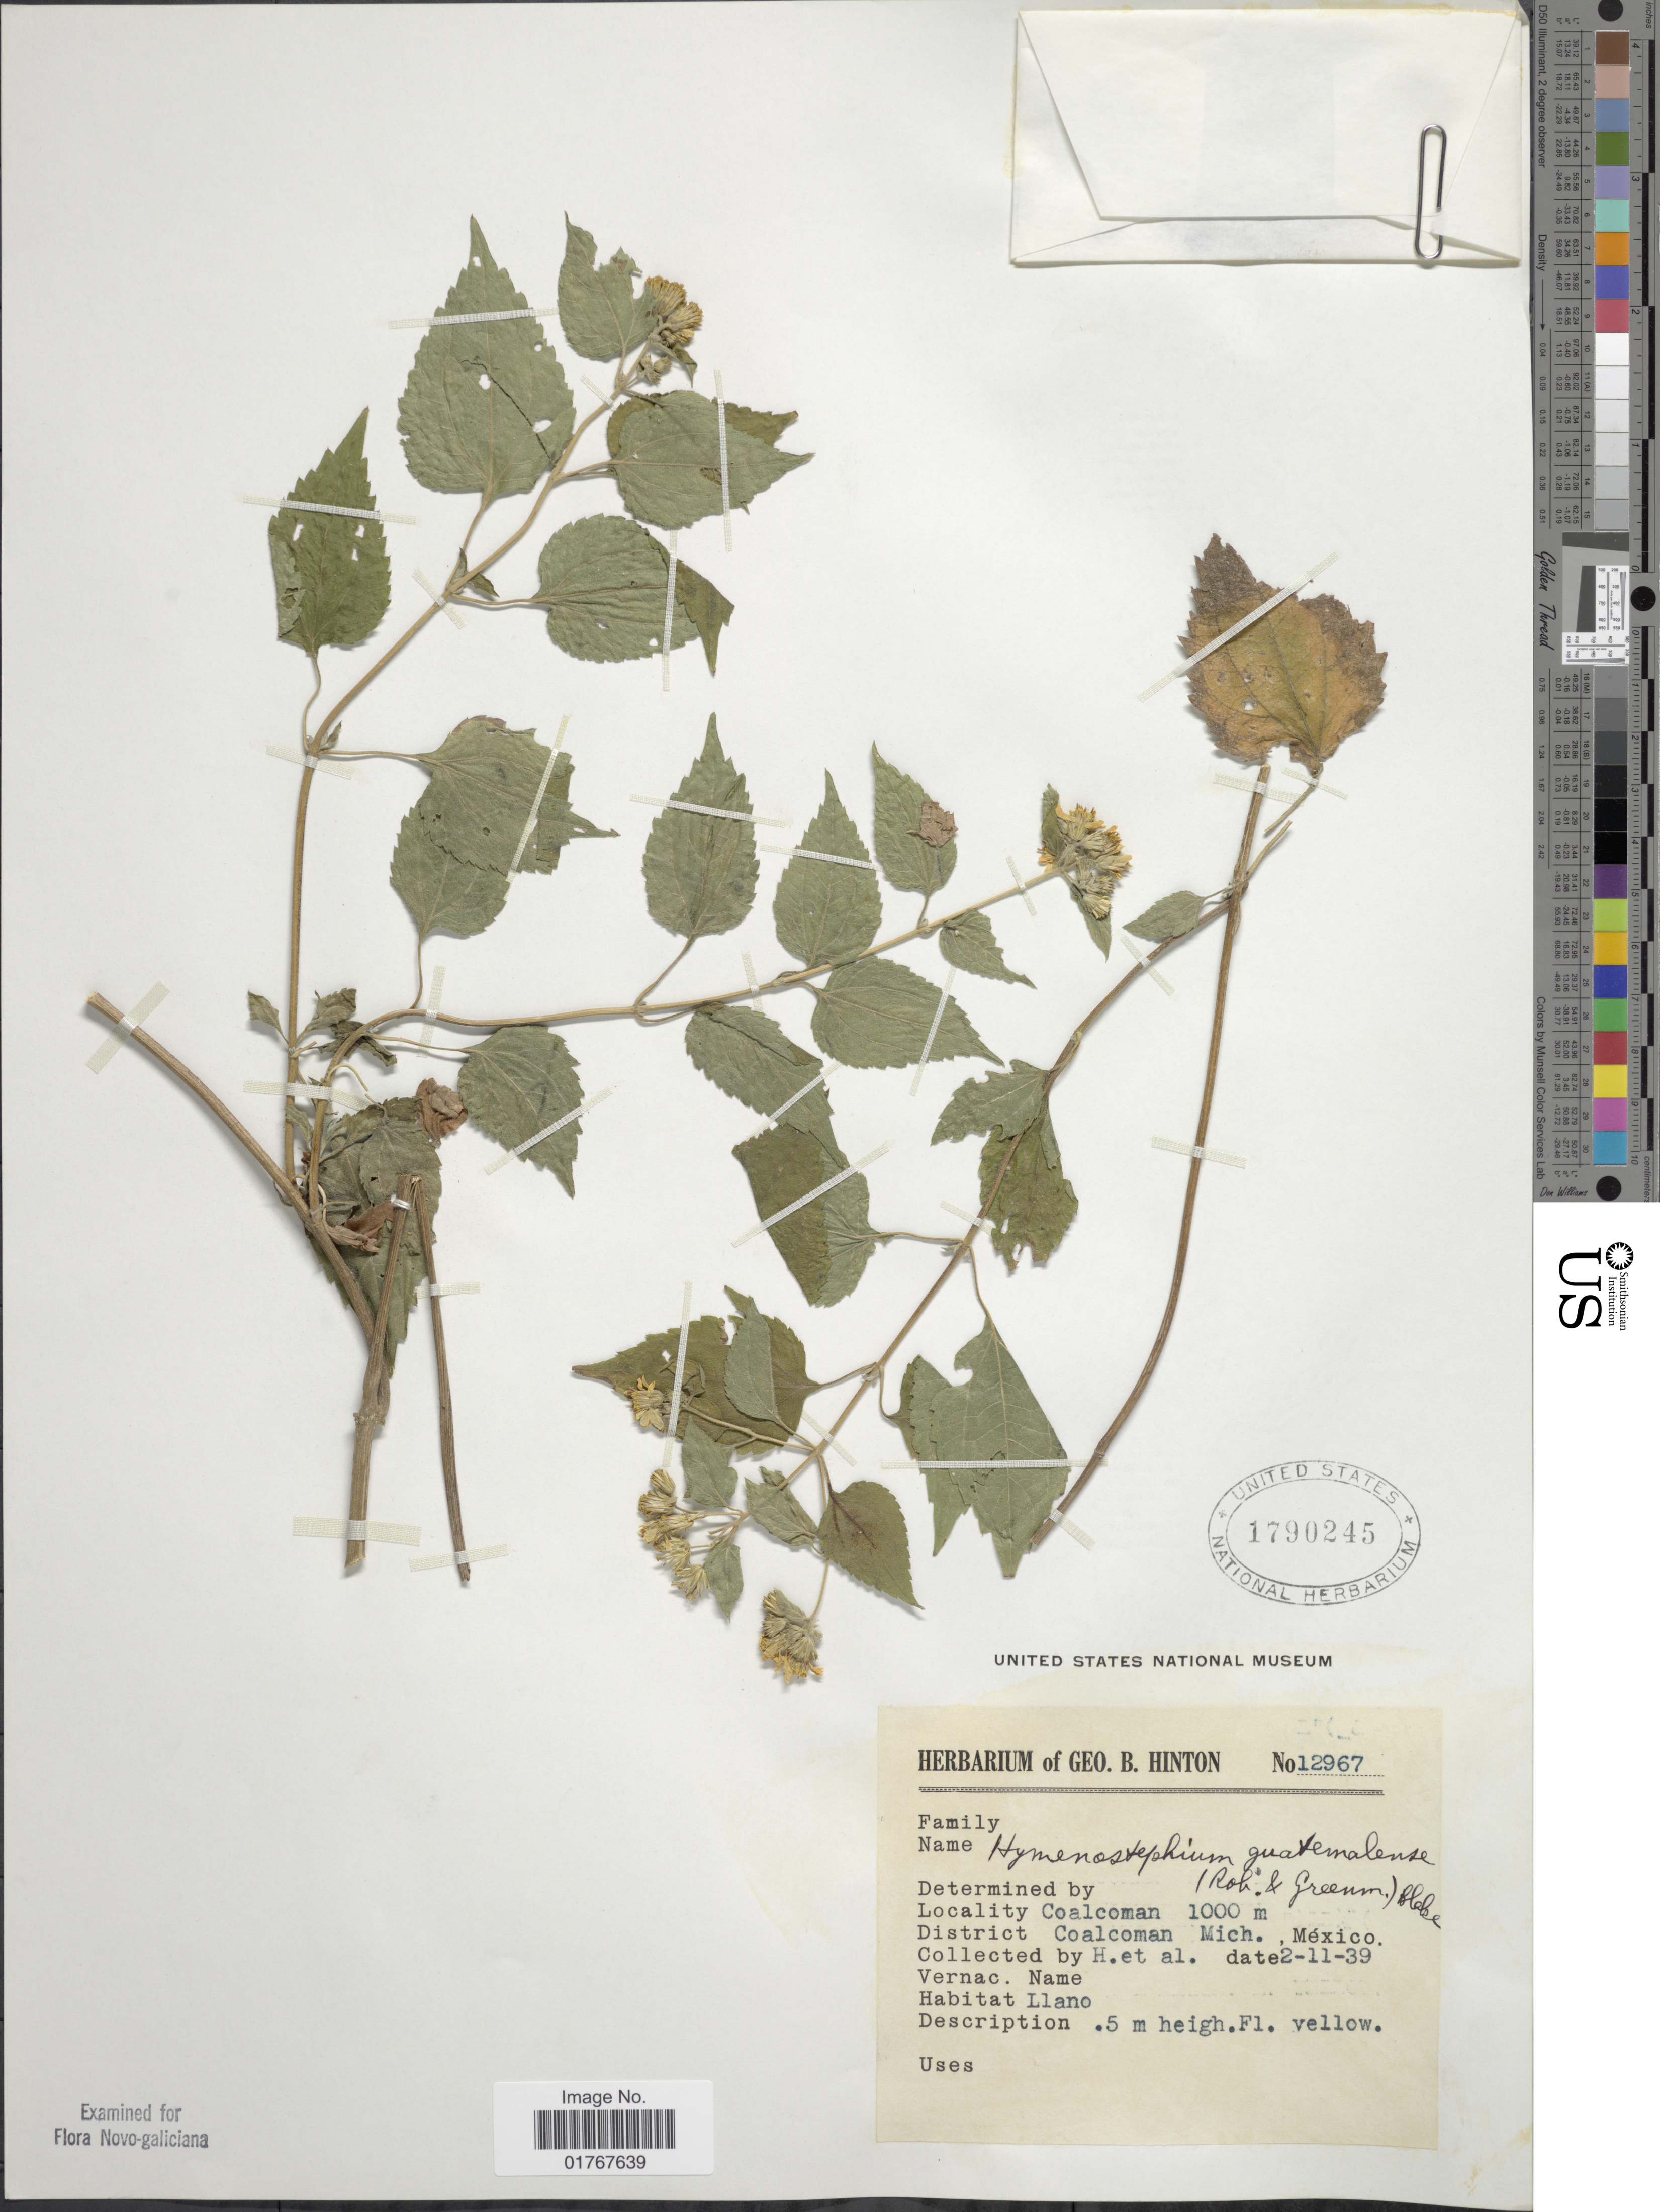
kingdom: Plantae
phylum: Tracheophyta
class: Magnoliopsida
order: Asterales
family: Asteraceae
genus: Viguiera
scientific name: Viguiera cordata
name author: (Hook. & Arn.) D'Arcy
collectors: G. B. Hinton & et al.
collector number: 12967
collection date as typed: Transcribed d/m/y: 11/2/39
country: Mexico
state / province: Michoacán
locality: Coalcoma, District Coalcoman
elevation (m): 1000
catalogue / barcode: US 1790245